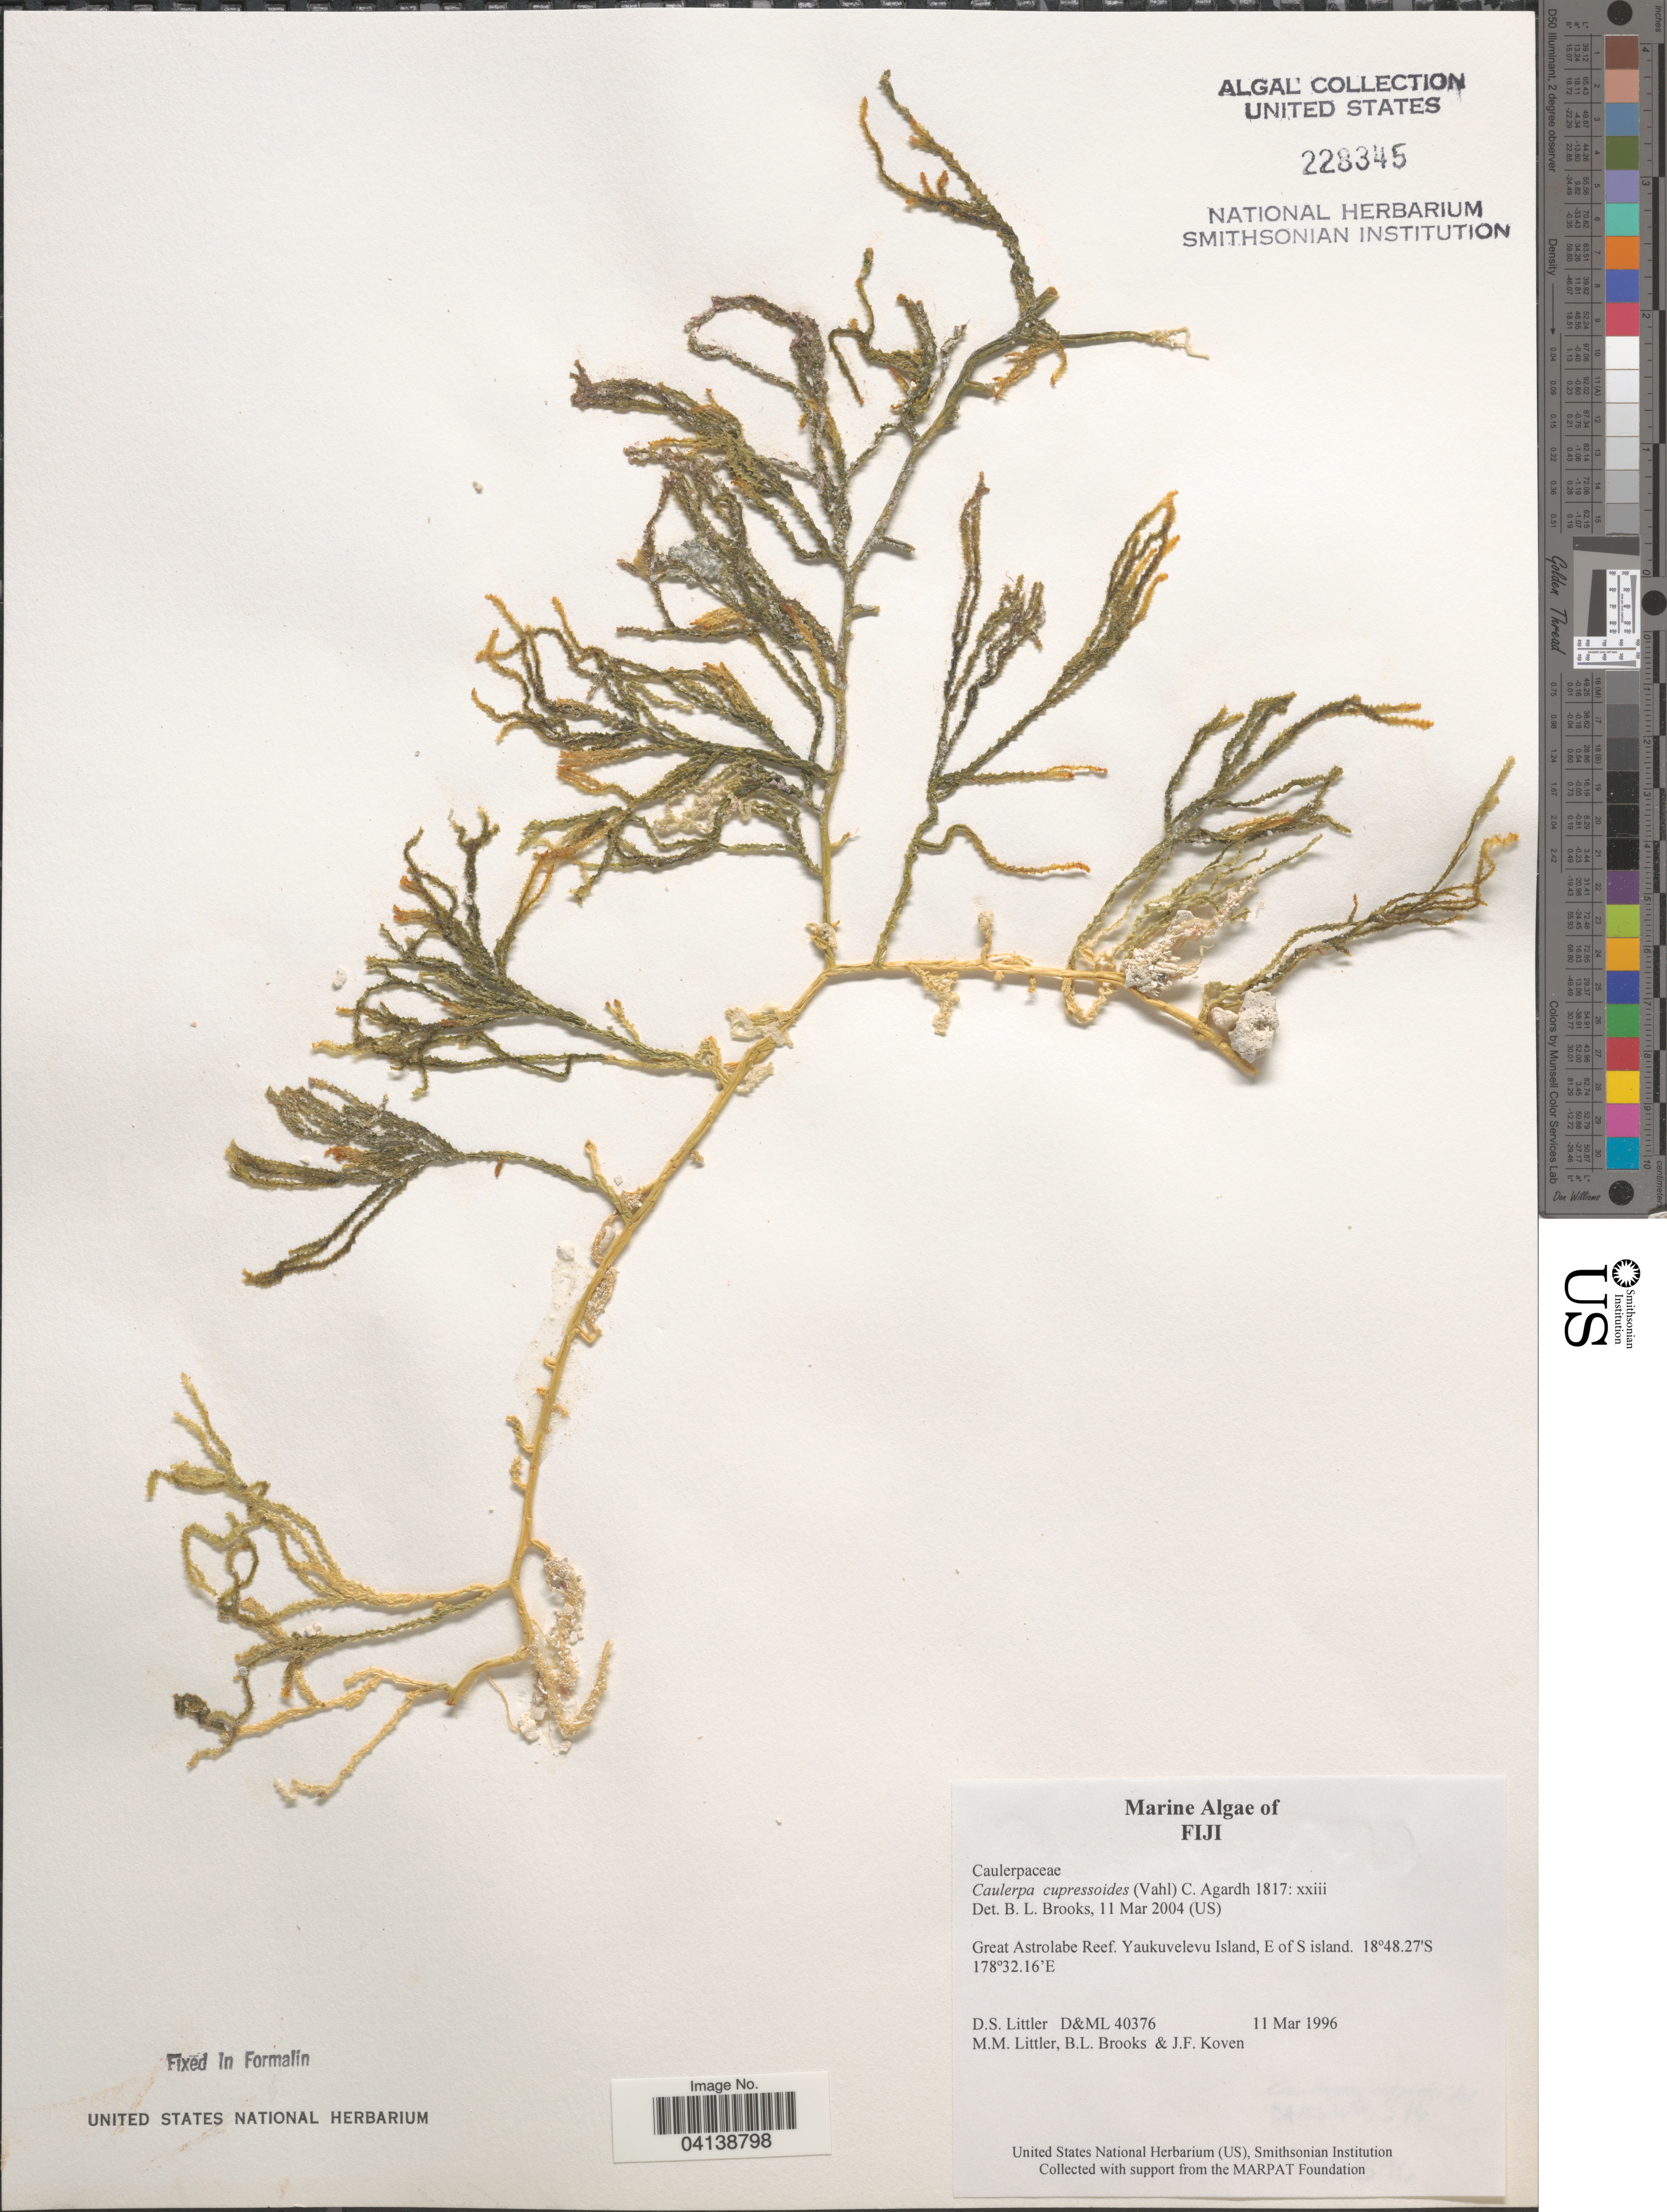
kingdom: Plantae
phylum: Chlorophyta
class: Ulvophyceae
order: Bryopsidales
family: Caulerpaceae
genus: Caulerpa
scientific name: Caulerpa cupressoides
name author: (Vahl) C. Agardh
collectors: D. S. Littler, B. Brooks & J. Koven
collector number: D&ML40376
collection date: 1996-03-11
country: Fiji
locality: Great Astrolabe Reef. Yaukuvelevu Island, E of S island.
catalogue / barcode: US 228345